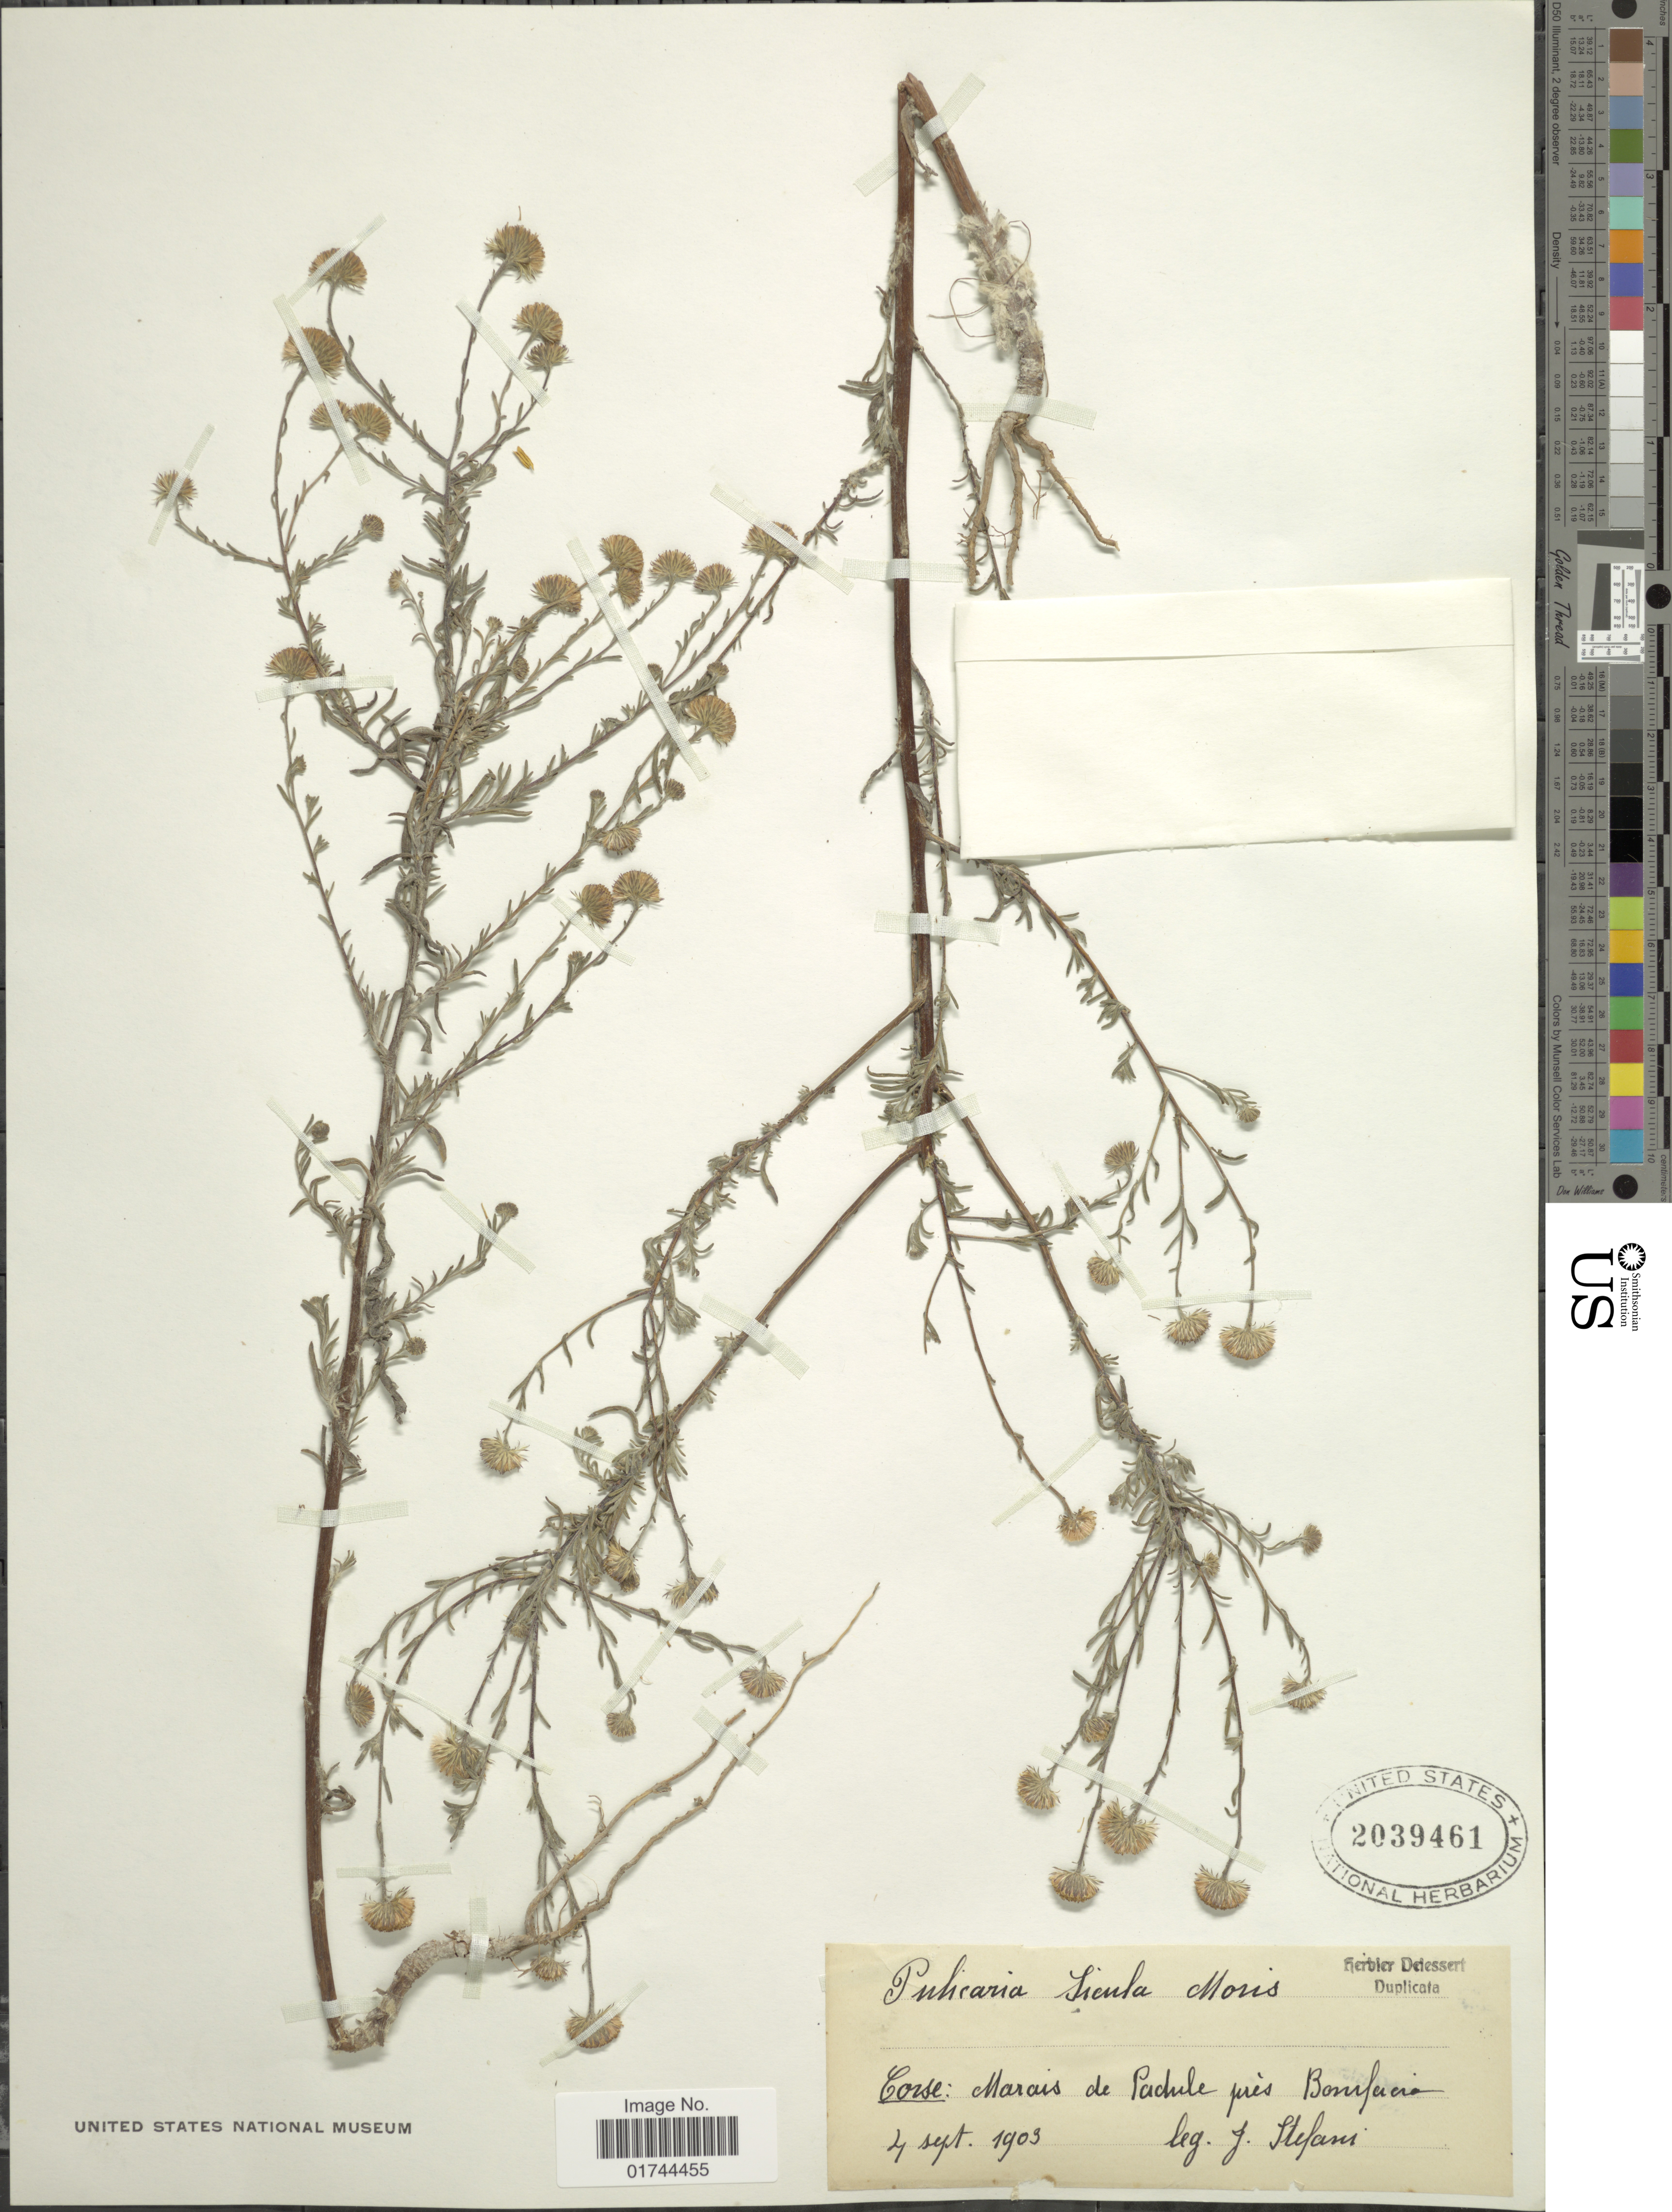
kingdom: Plantae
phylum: Tracheophyta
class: Magnoliopsida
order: Asterales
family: Asteraceae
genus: Pulicaria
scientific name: Pulicaria sicula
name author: (L.) Moris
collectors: J. Stefani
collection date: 1903-09-04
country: France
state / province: Corsica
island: Corse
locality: Marais de Padule pres Bonifacio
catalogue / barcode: US 2039461